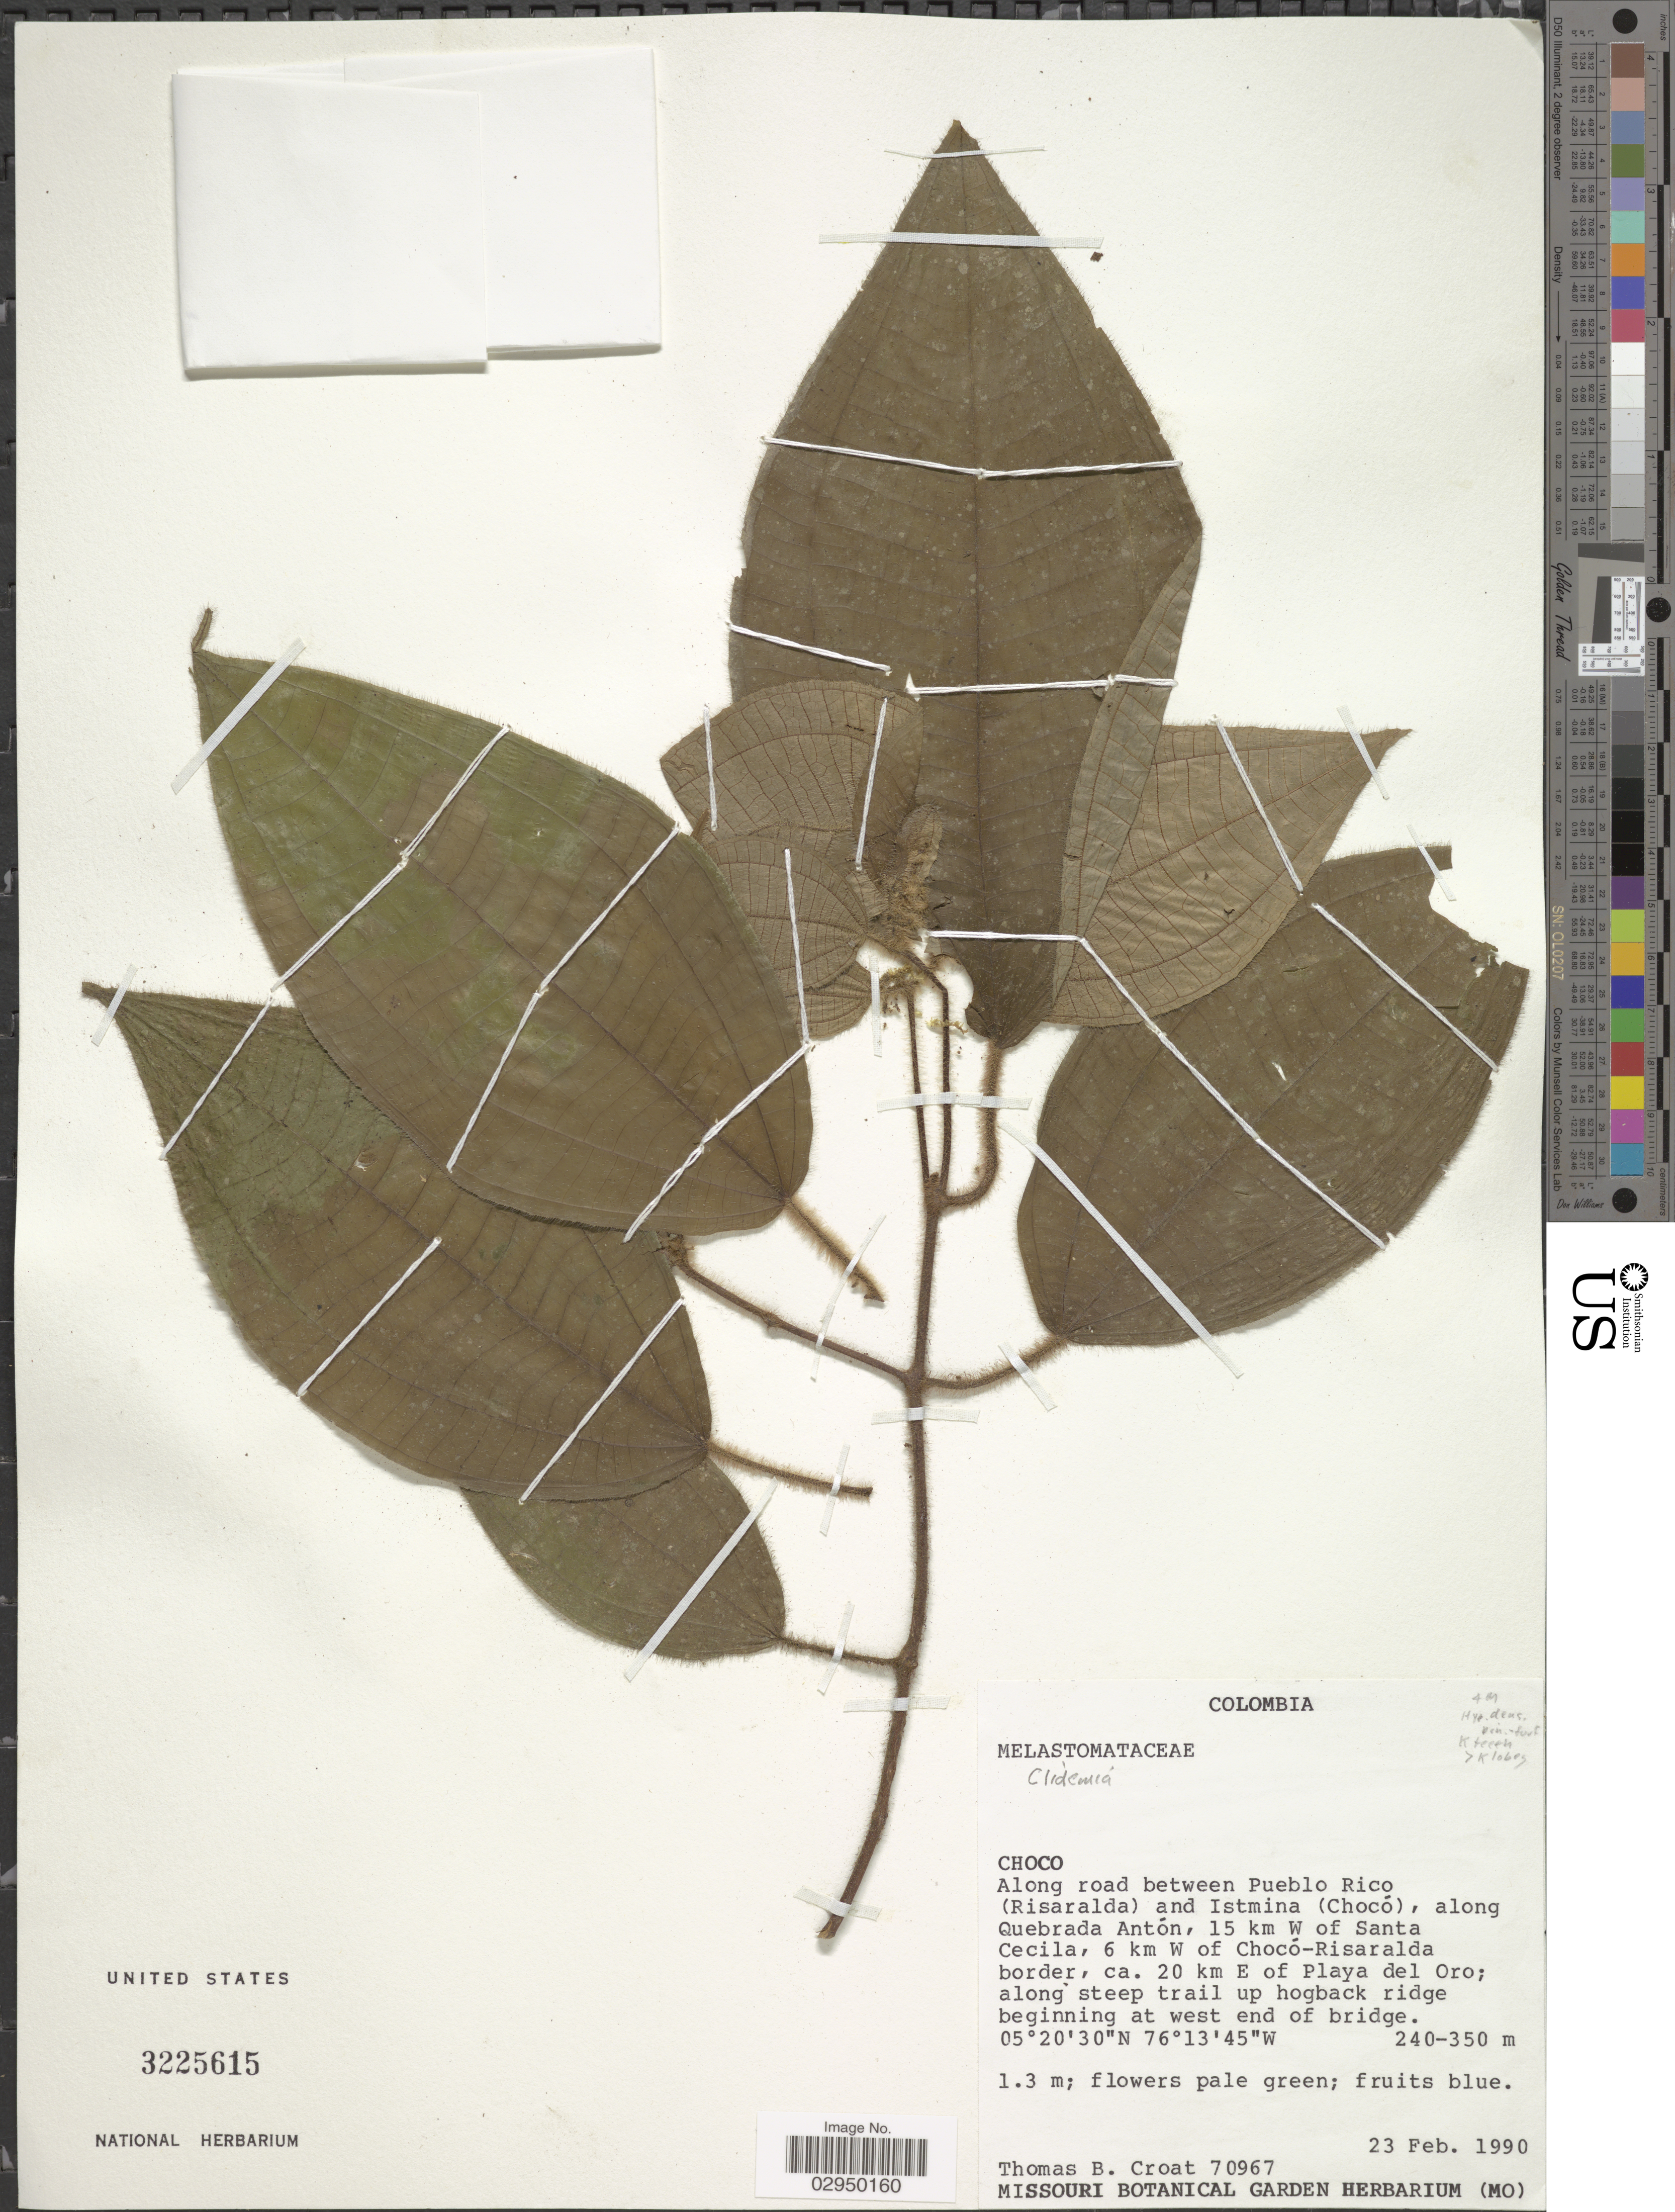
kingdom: Plantae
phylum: Tracheophyta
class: Magnoliopsida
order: Myrtales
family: Melastomataceae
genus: Clidemia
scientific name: Clidemia sp.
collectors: T. B. Croat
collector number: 70967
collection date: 1990-02-23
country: Colombia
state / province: Chocó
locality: Along road between Pueblo Rico (Risaralda) and Istmina (Chocó), along Quebrada Antón, 15 km W of Santa Cecila, 6 km W of Chocó-Risaralda border, ca. 20 km E of Playa del Oro; along steep trail up hogback ridge beginning at west end of bridge.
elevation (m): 240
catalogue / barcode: US 3225615